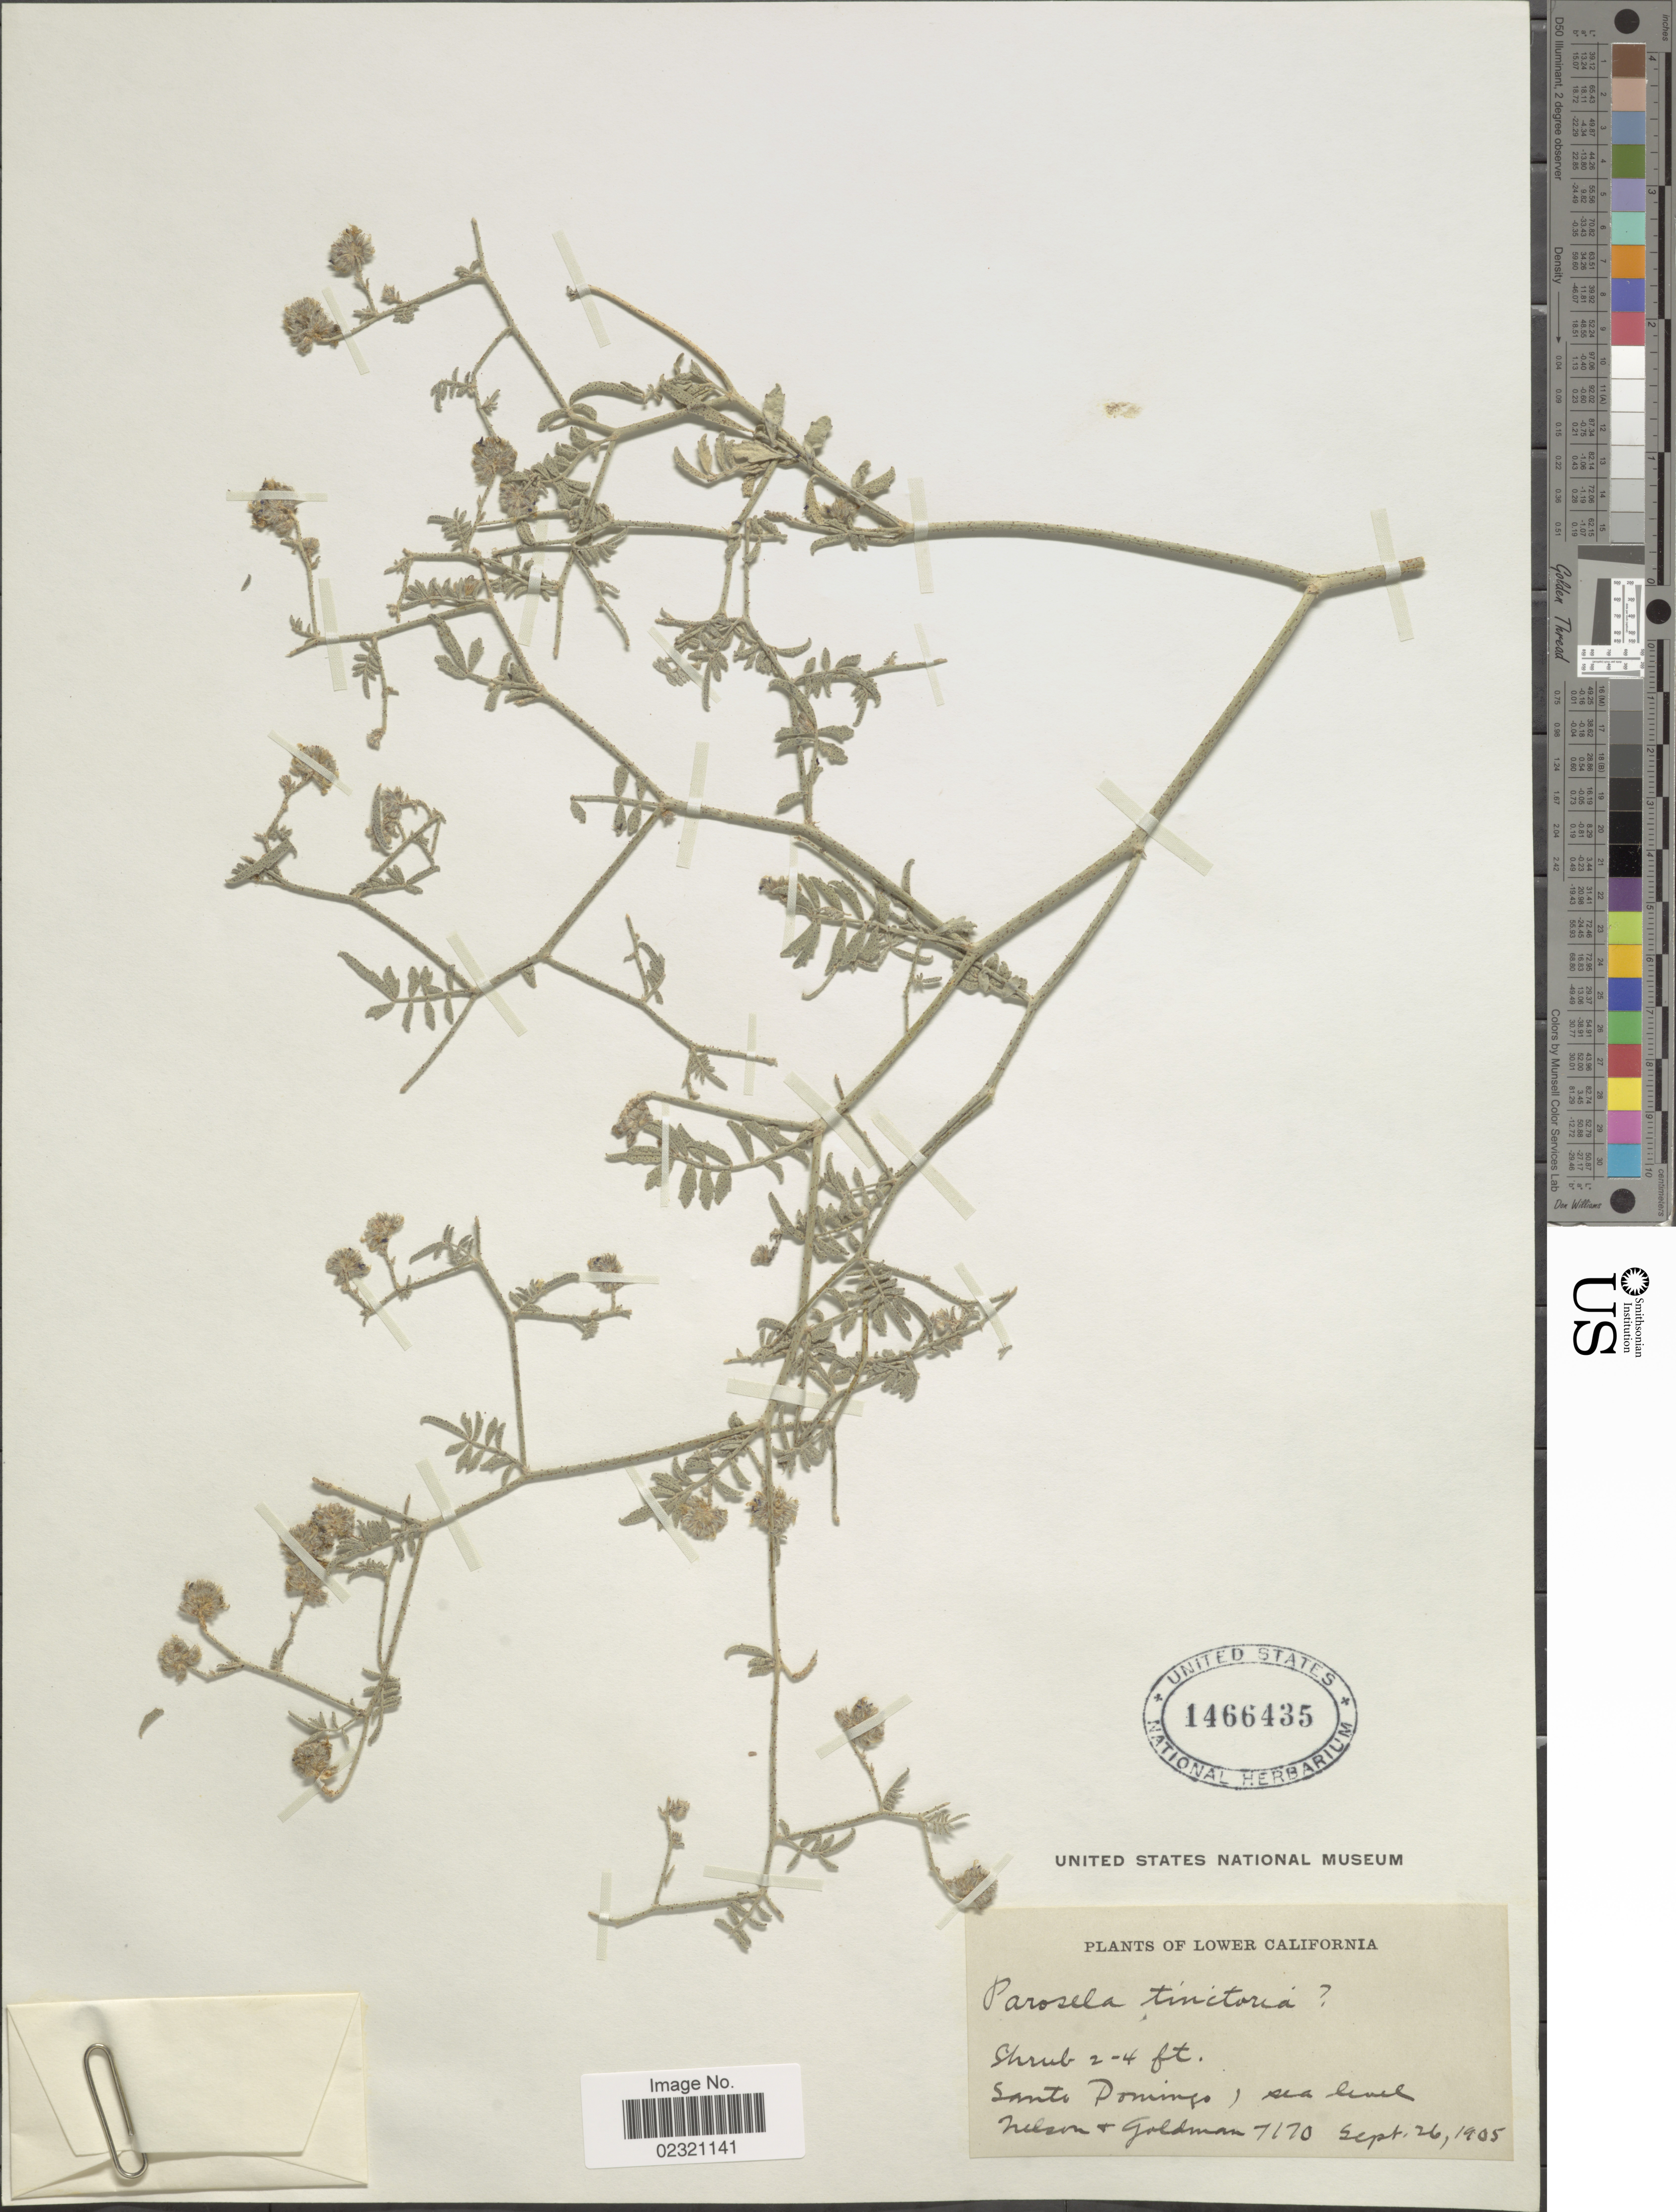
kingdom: Plantae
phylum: Tracheophyta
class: Magnoliopsida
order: Fabales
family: Fabaceae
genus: Psorothamnus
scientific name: Psorothamnus emoryi var. arenarius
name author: (Brandegee) Rydb.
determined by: Strong, M. T., (US), Smithsonian Institution - National Museum of Natural History (UNITED STATES)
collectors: Nelson, -- & -- Goldman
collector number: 7170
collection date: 1905-09-26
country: Mexico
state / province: Baja California Sur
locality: Santo Domingo , Lower California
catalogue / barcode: US 1466435